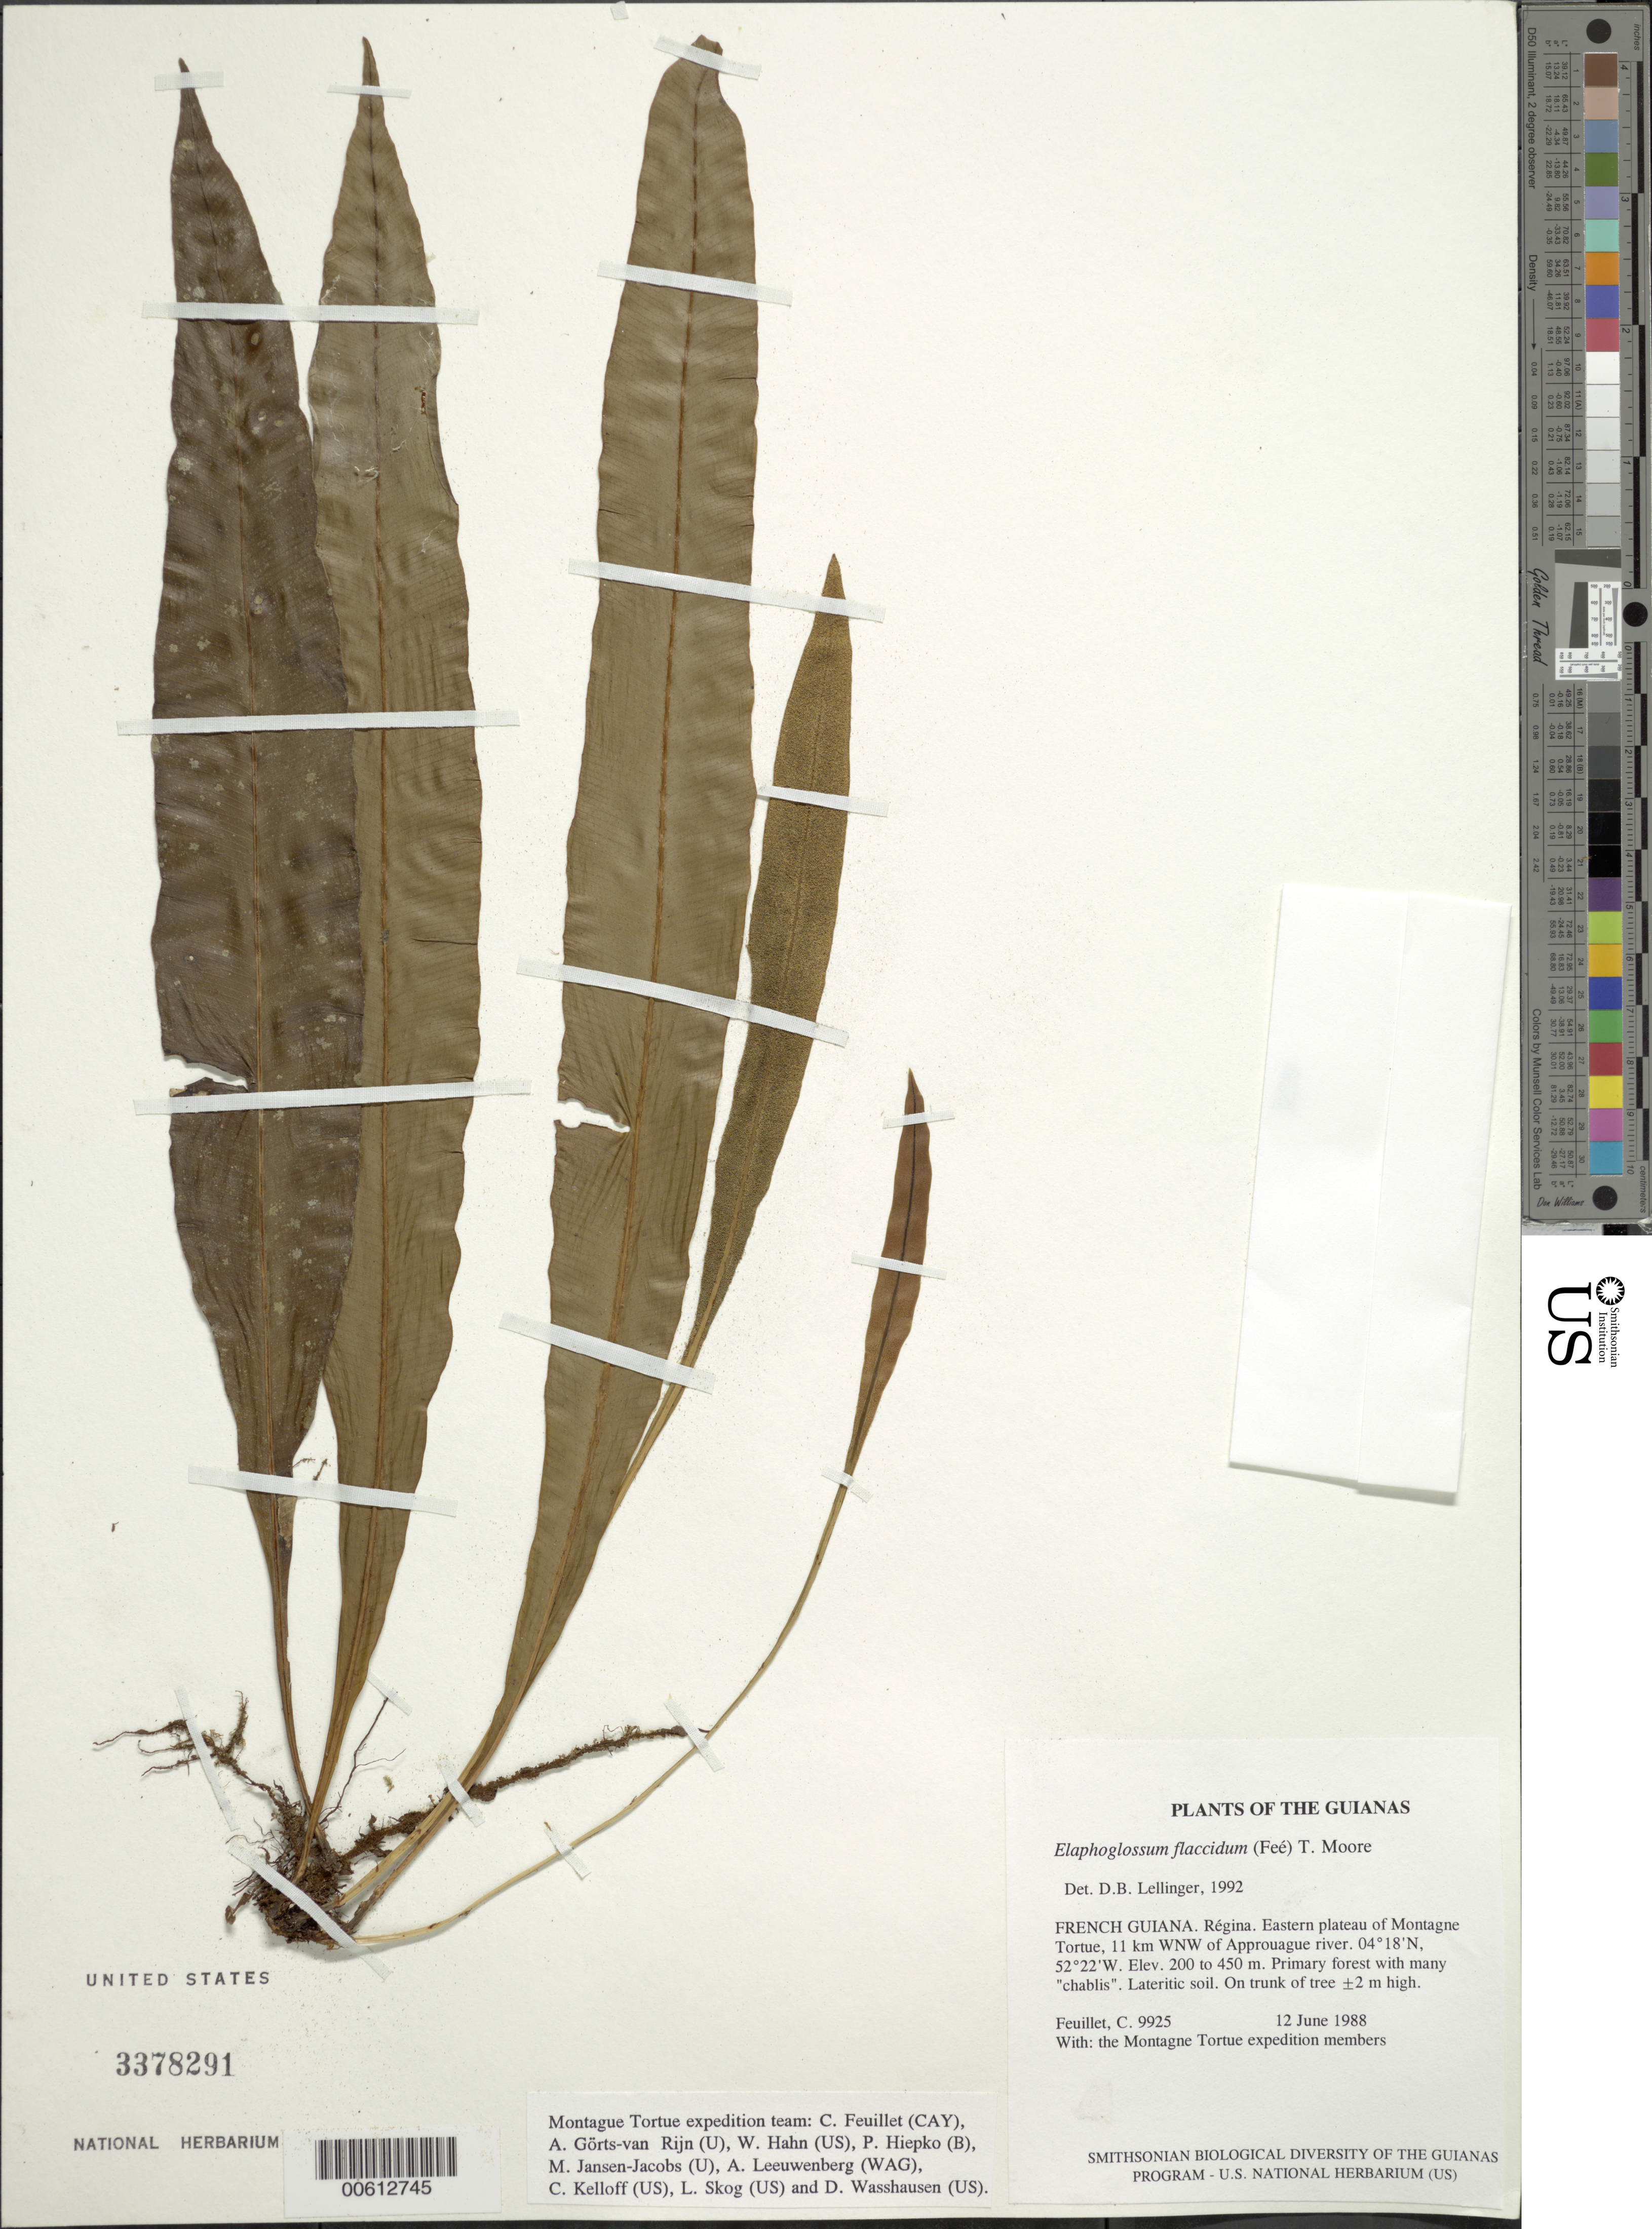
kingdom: Plantae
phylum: Tracheophyta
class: Polypodiopsida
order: Polypodiales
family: Dryopteridaceae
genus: Elaphoglossum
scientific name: Elaphoglossum flaccidum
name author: (Fée) T. Moore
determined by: Lellinger, David B., (BOT), Smithsonian Institution - National Museum of Natural History (UNITED STATES)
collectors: C. Feuillet & Montagne Torte Exped. members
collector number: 9925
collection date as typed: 12 June 1988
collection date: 1988-06-12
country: French Guiana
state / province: Cayenne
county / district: Regina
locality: Eastern plateau of Montagne Tortue, 11 km WNW of Approuague river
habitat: Primary forest with many "chablis". Lateritic soil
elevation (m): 200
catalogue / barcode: US 3378291